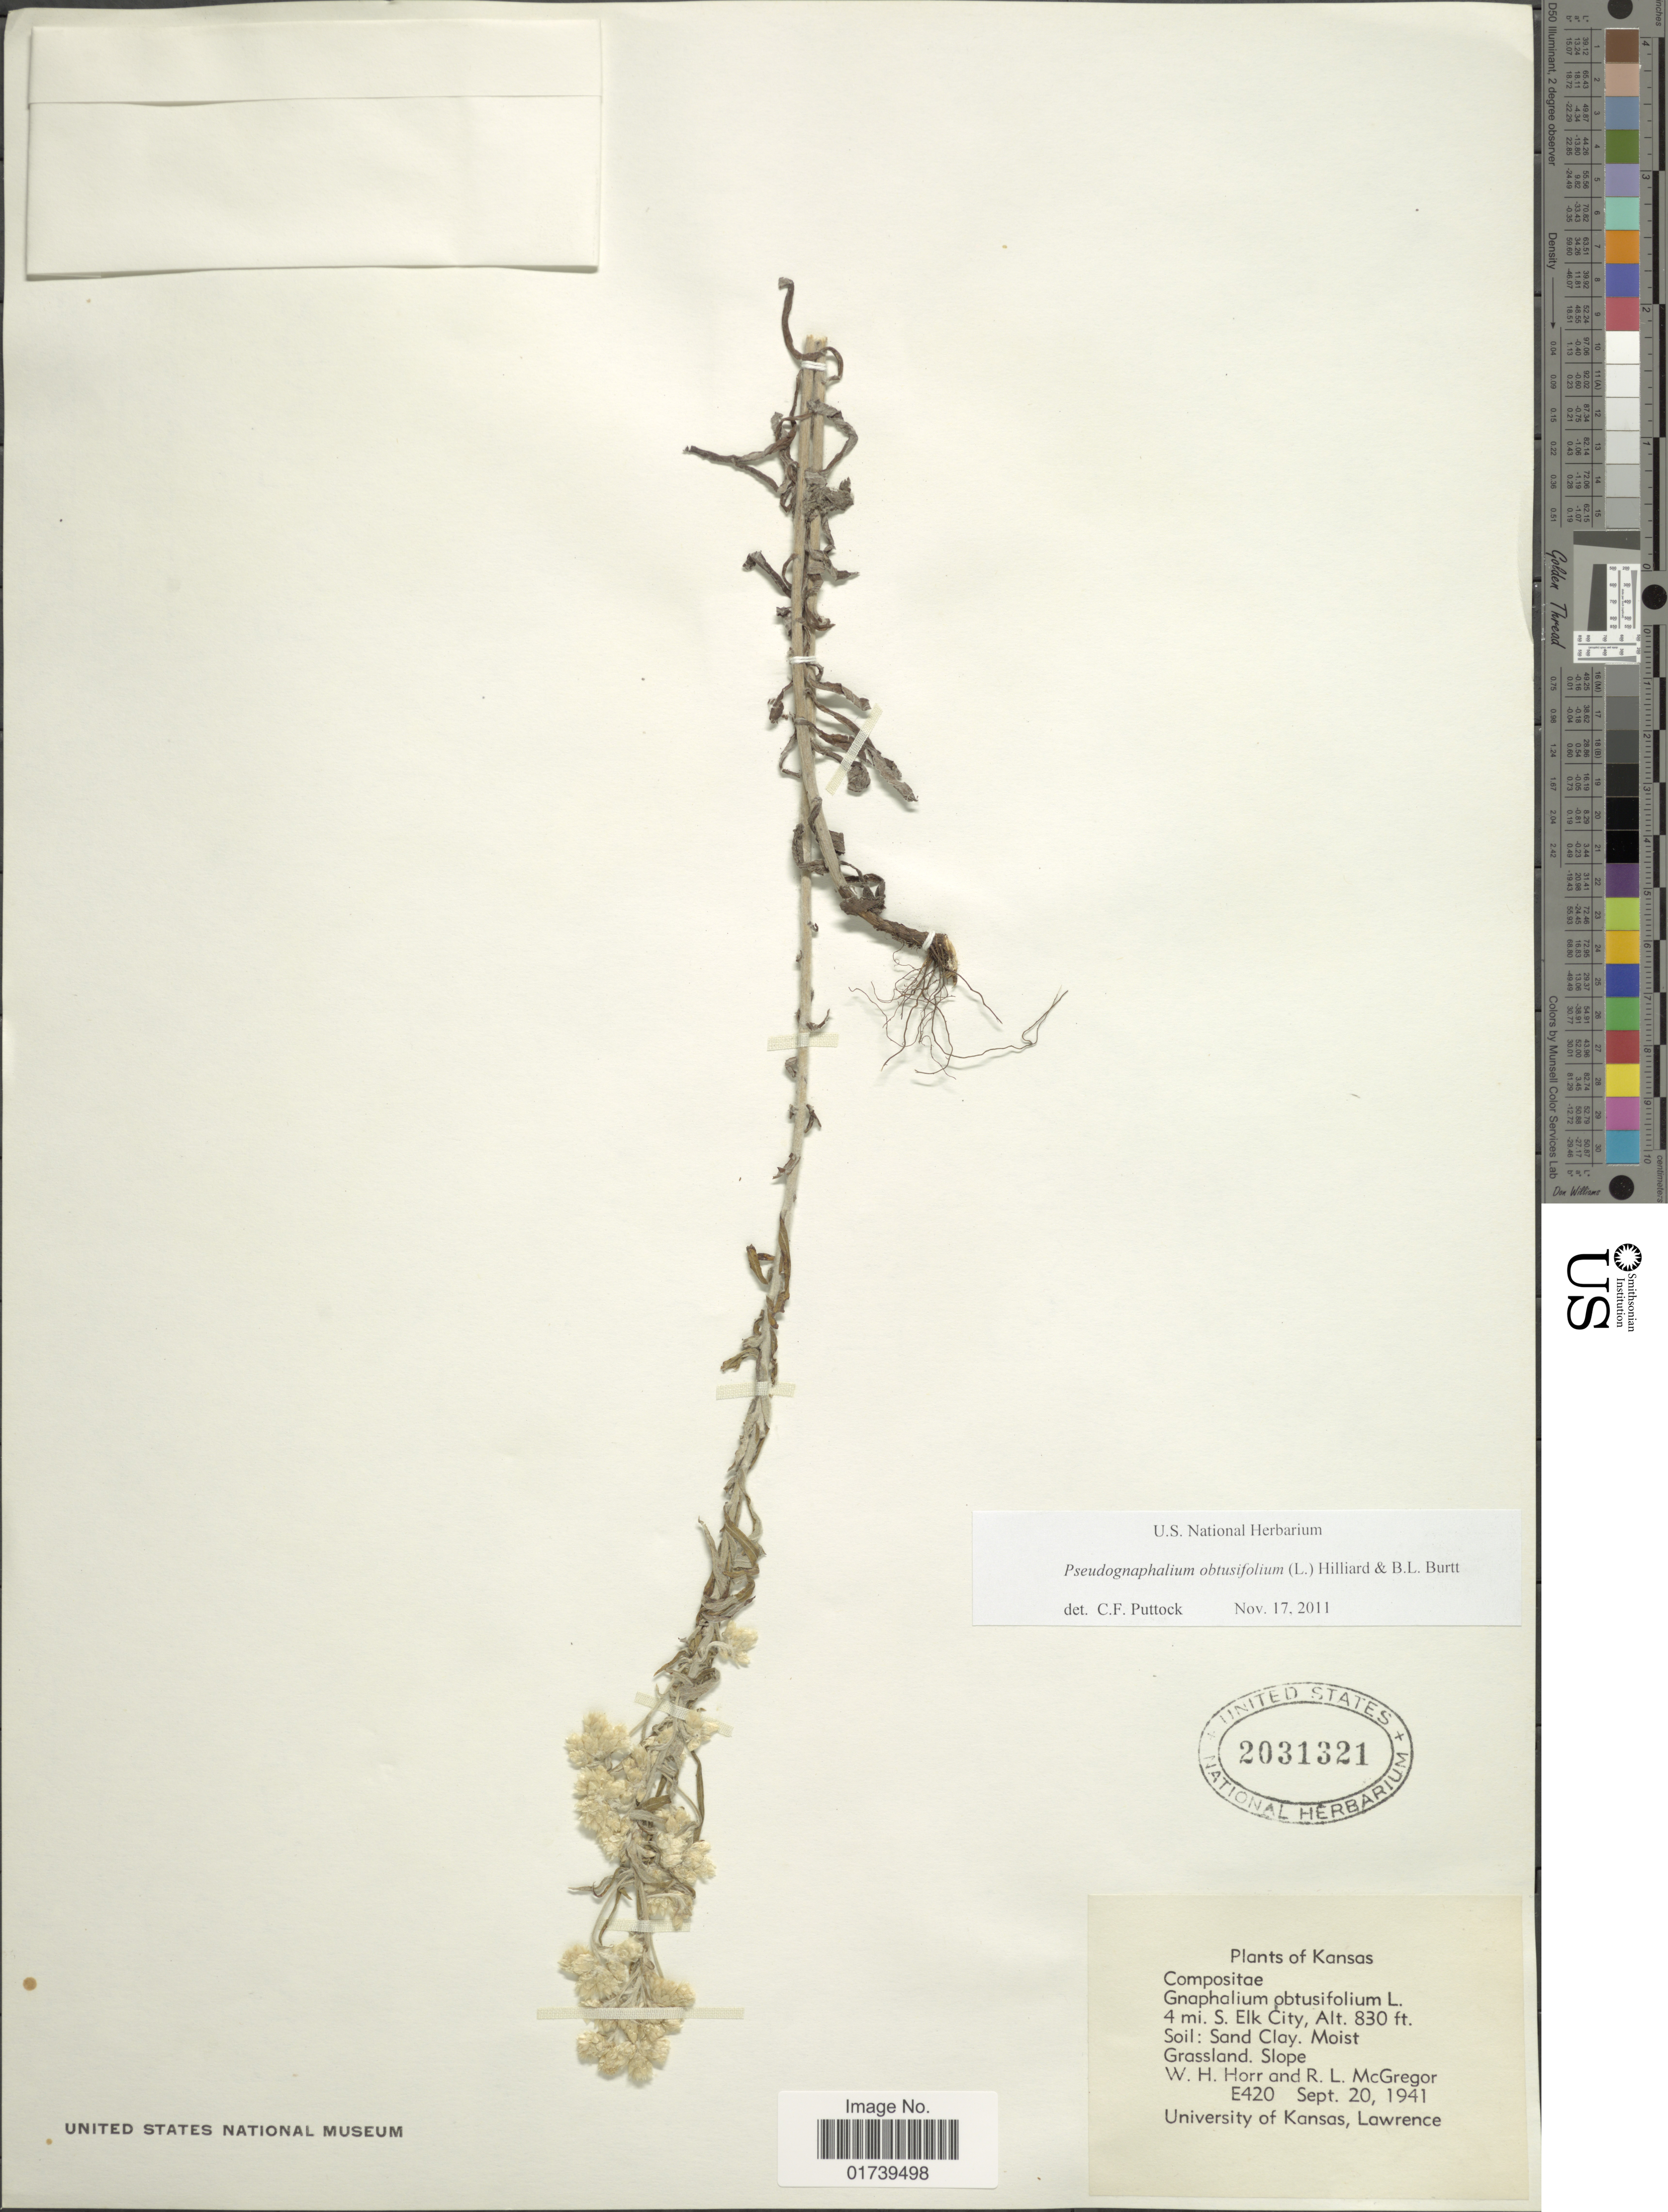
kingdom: Plantae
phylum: Tracheophyta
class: Magnoliopsida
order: Asterales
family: Asteraceae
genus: Pseudognaphalium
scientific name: Pseudognaphalium obtusifolium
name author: (L.) Hilliard & B.L. Burtt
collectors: W. H. Horr & R. McGregor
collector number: E20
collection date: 1941-09-20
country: United States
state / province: Kansas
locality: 4 mi. S. Elk City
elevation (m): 253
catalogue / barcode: US 2031321